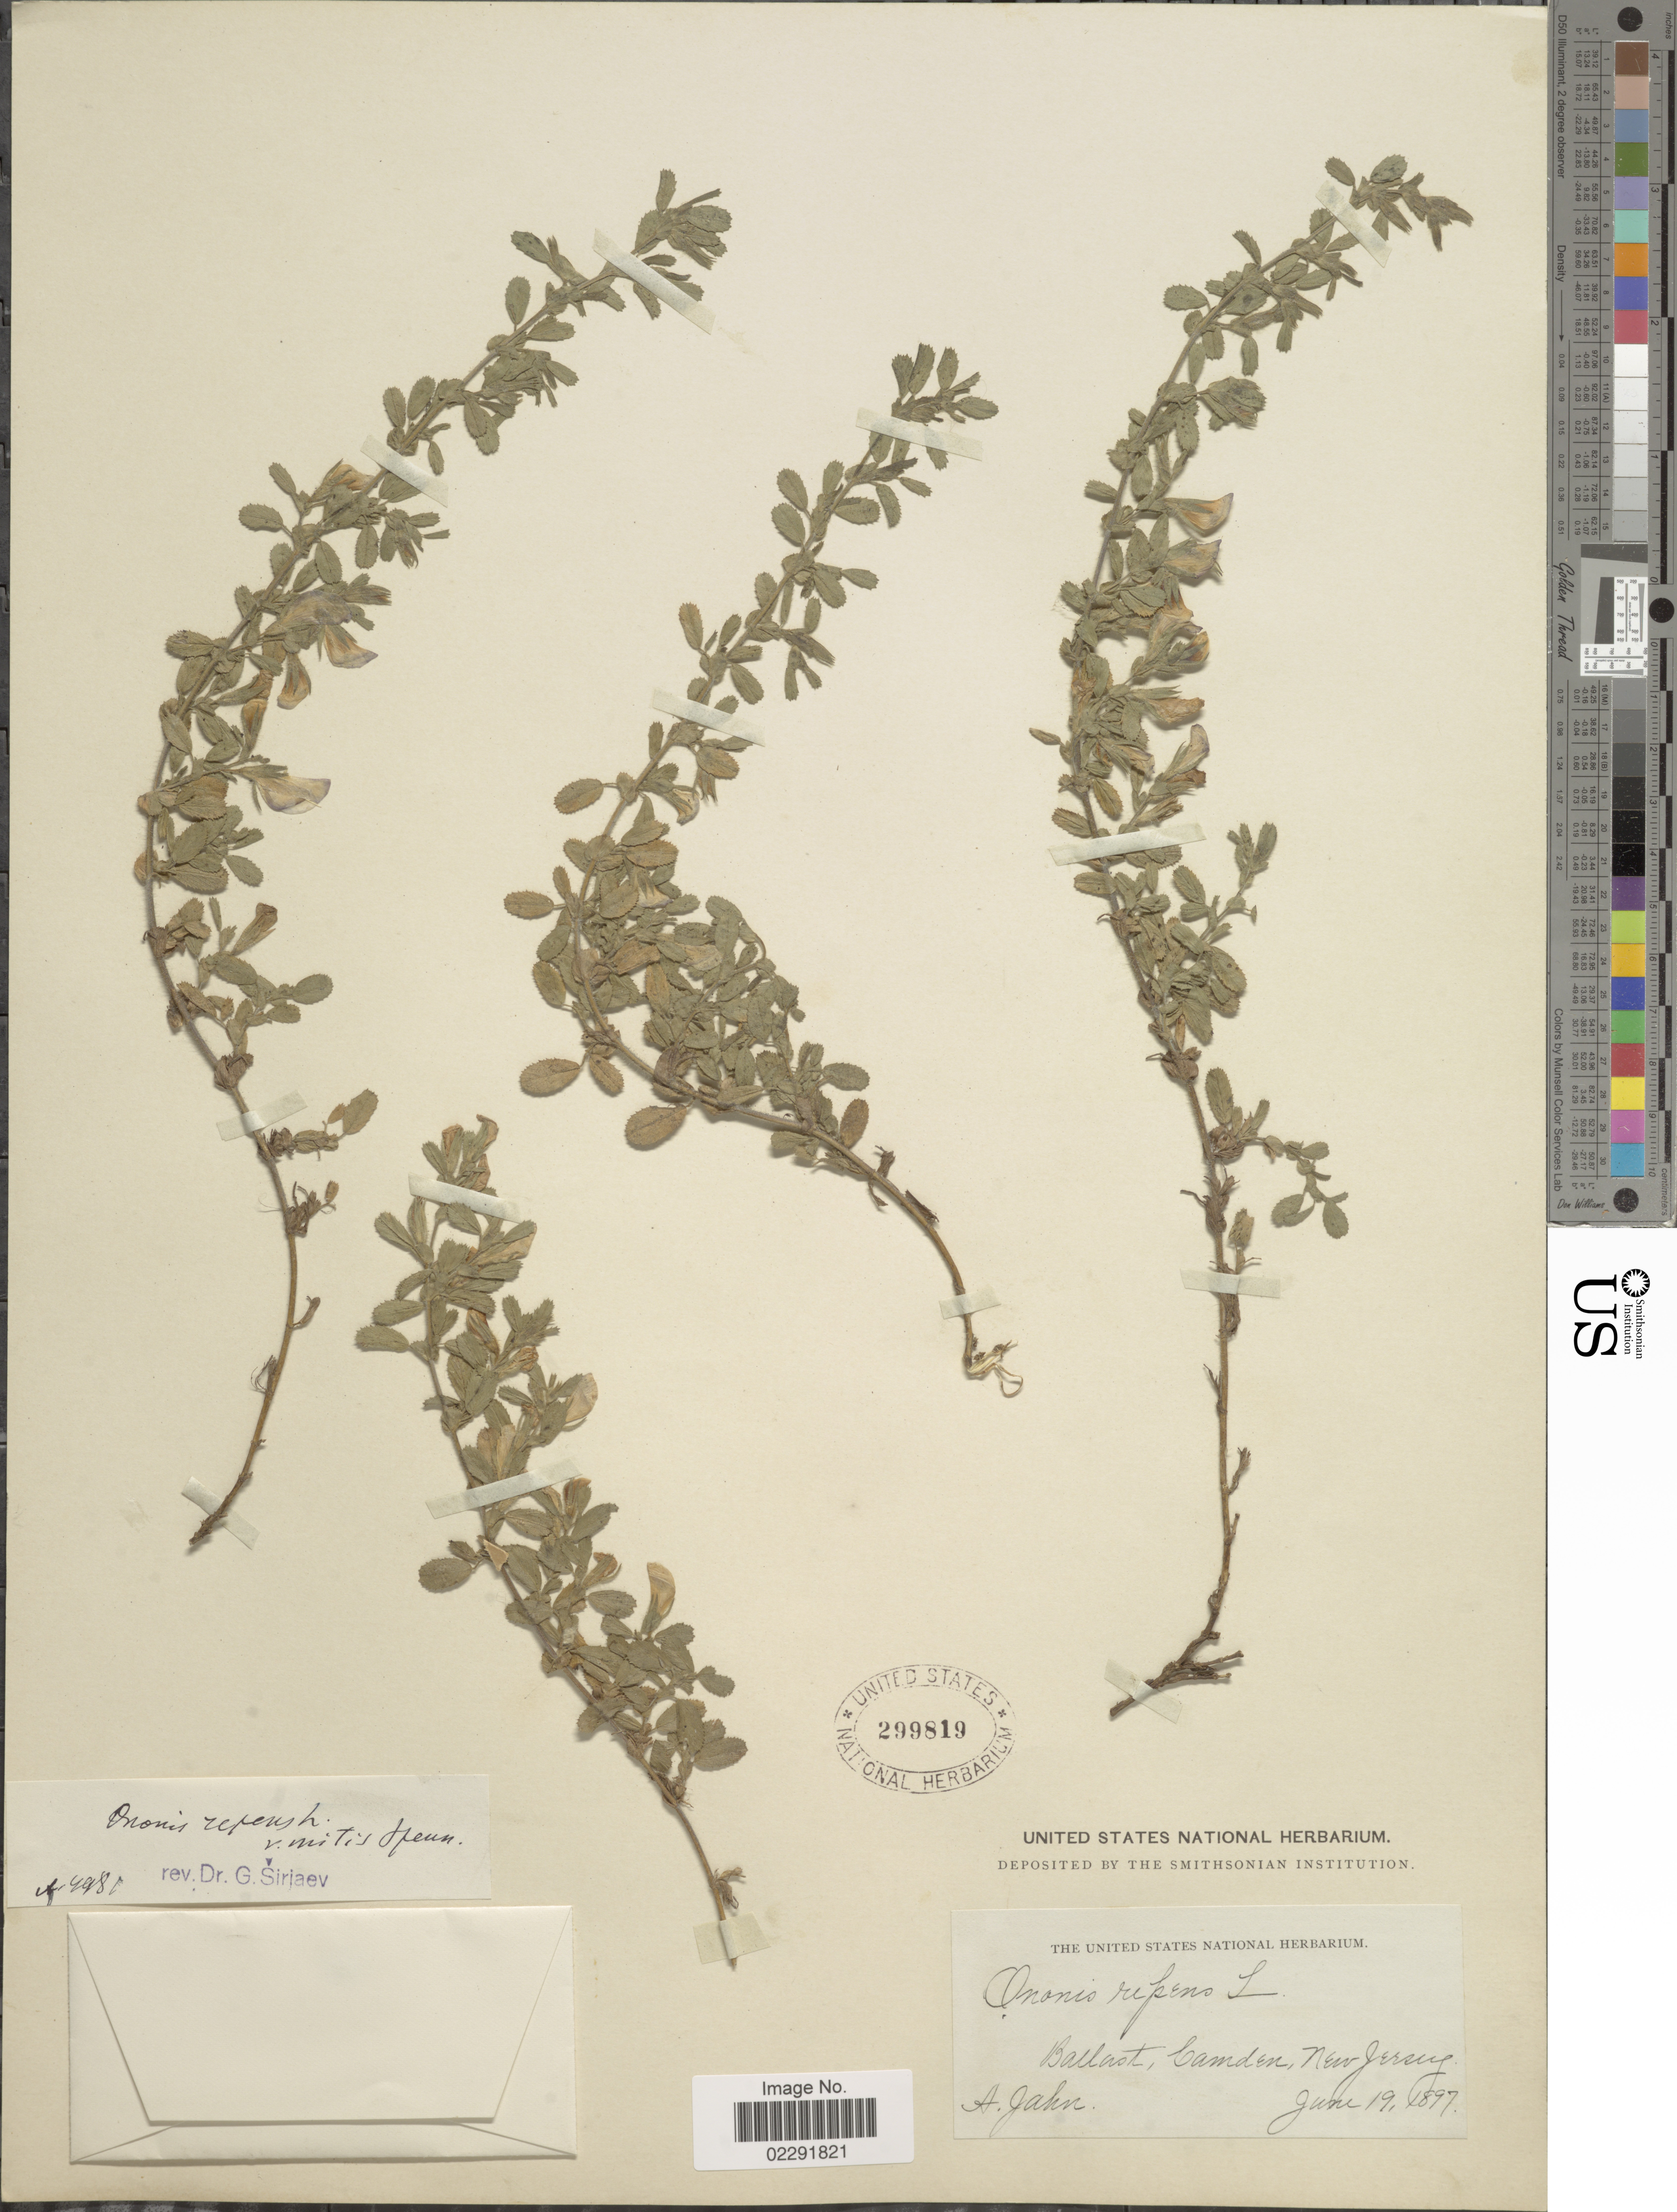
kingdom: Plantae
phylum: Tracheophyta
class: Magnoliopsida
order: Fabales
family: Fabaceae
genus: Ononis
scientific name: Ononis repens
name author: L.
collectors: A. Jahn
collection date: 1897-06-19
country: United States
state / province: New Jersey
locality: Ballast, Camden.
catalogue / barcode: US 299819